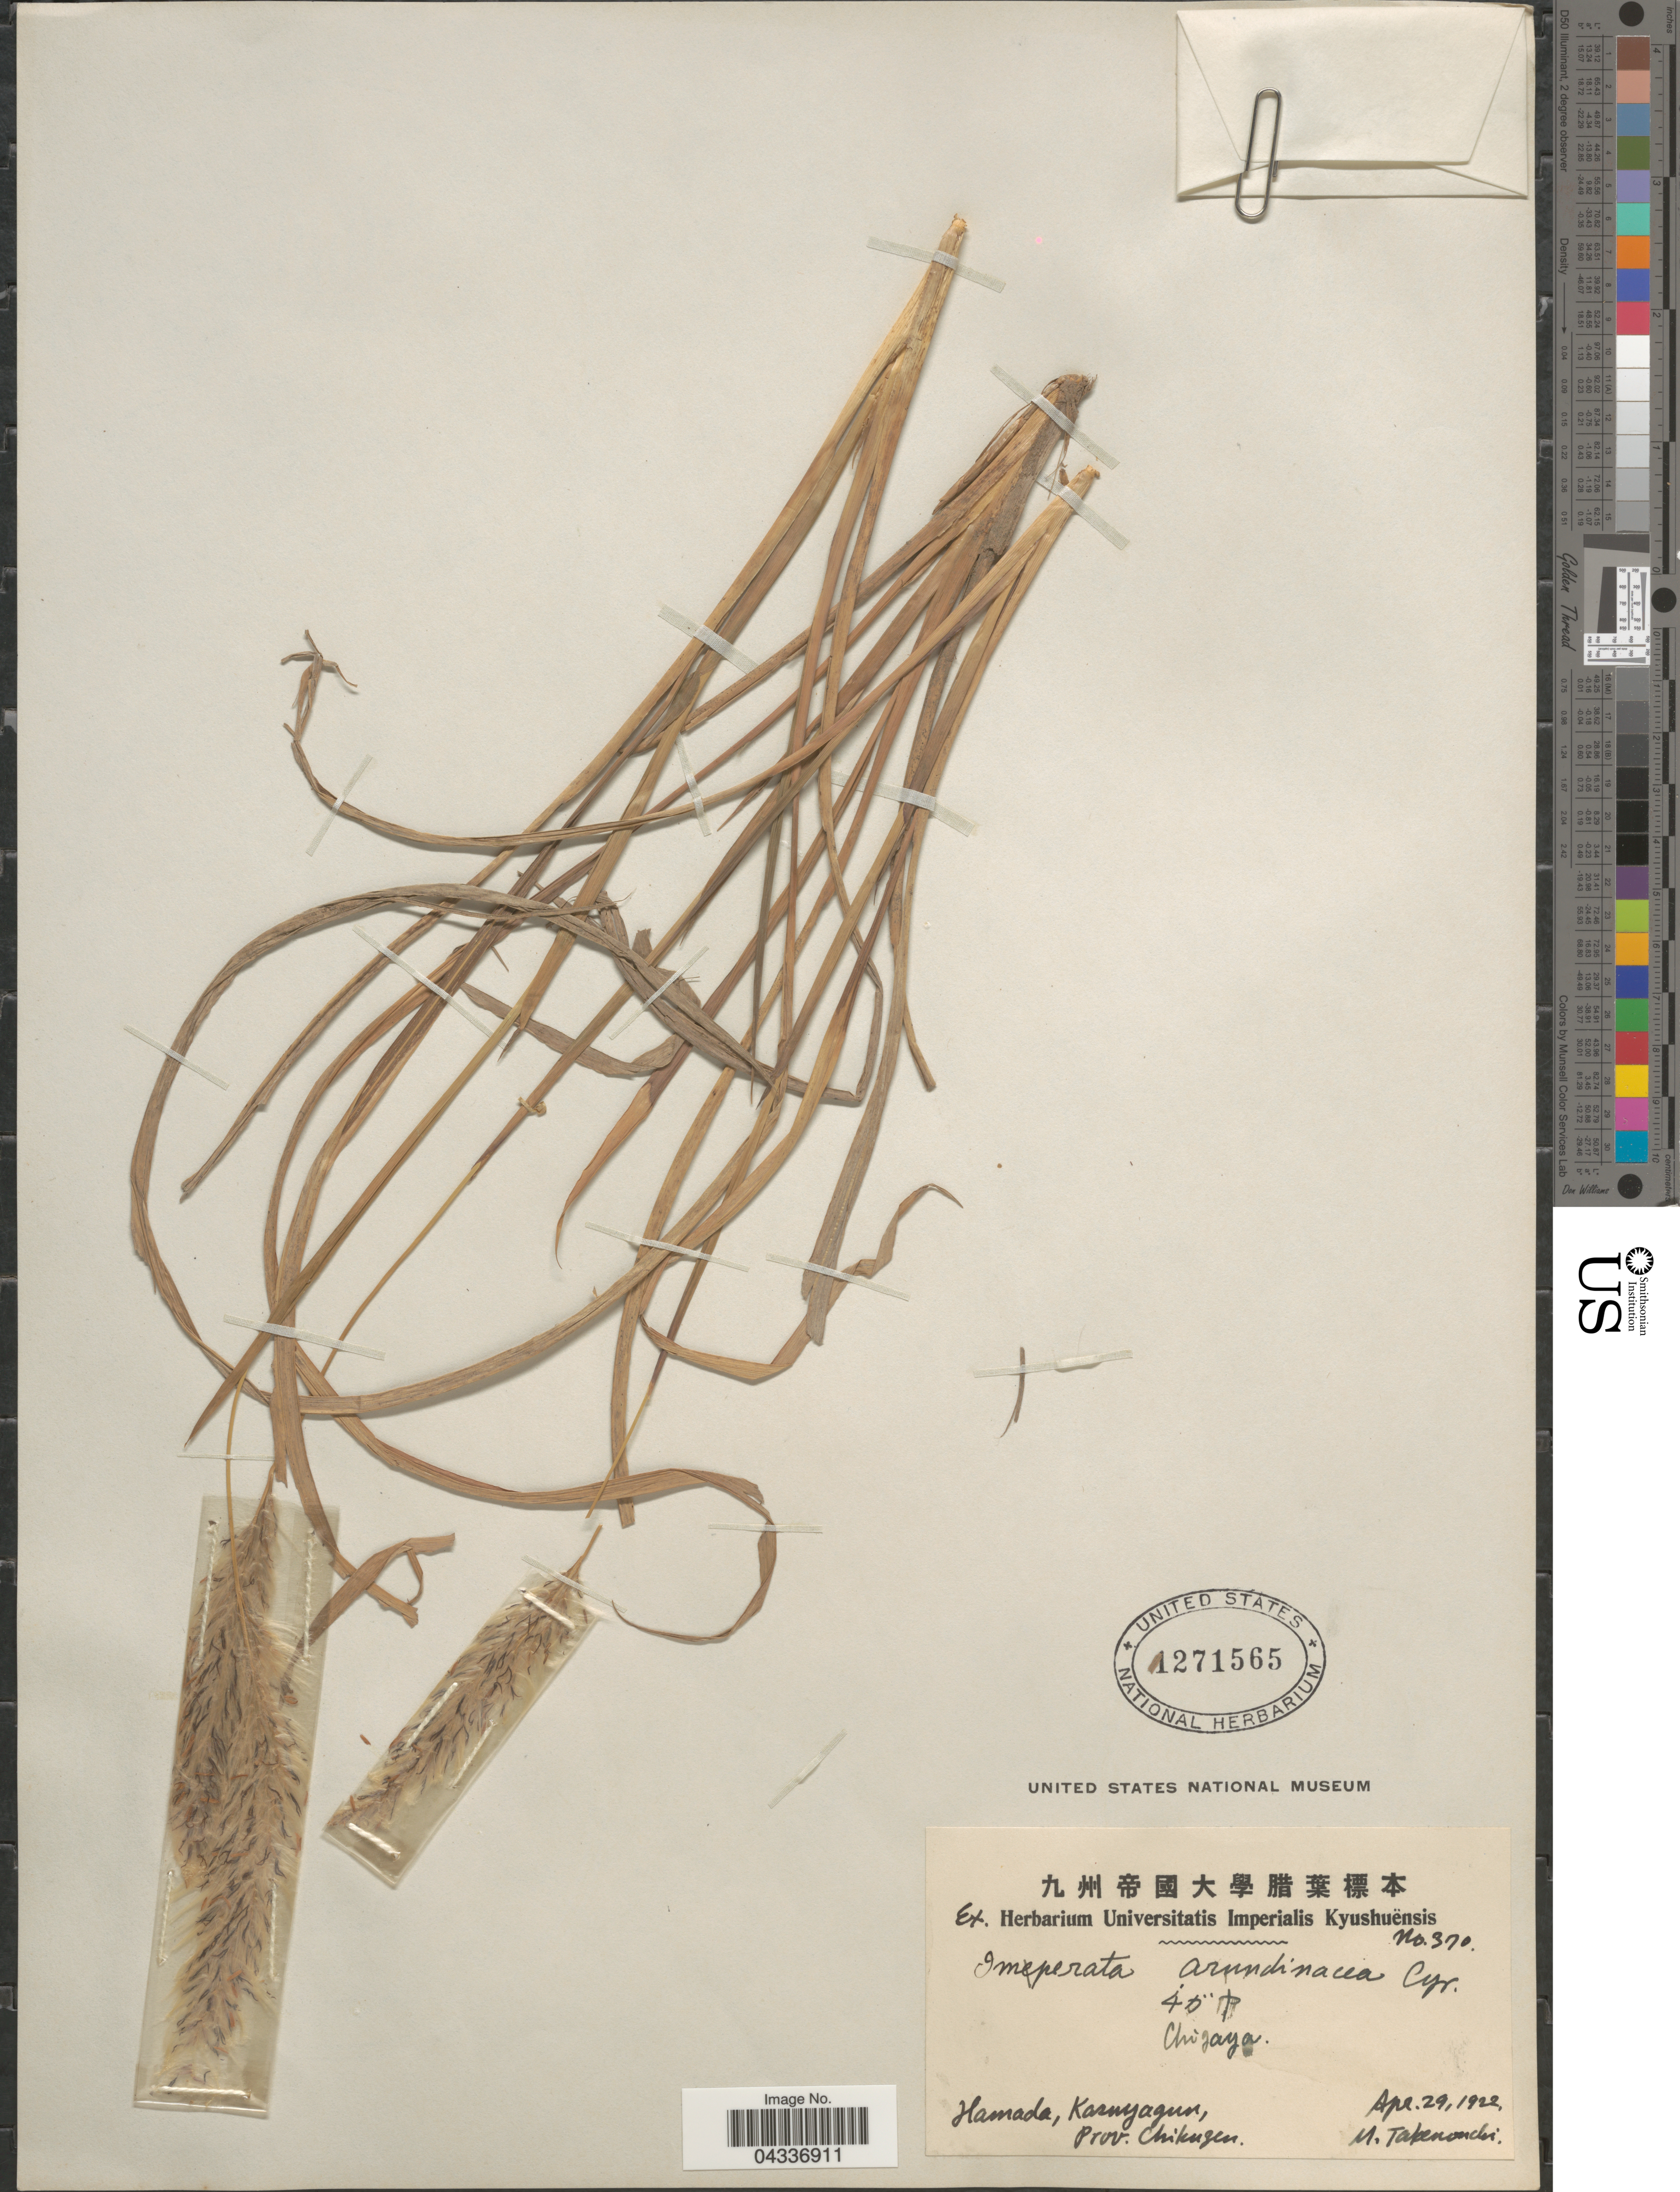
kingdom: Plantae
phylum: Tracheophyta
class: Liliopsida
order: Poales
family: Poaceae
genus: Imperata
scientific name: Imperata cylindrica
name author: (L.) P. Beauv.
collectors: M. Takenonchi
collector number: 370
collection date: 1922-04-29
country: Japan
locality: Chijaya. Hamada, Kasuyagun, Prov. Chikuzen.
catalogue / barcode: US 1271565